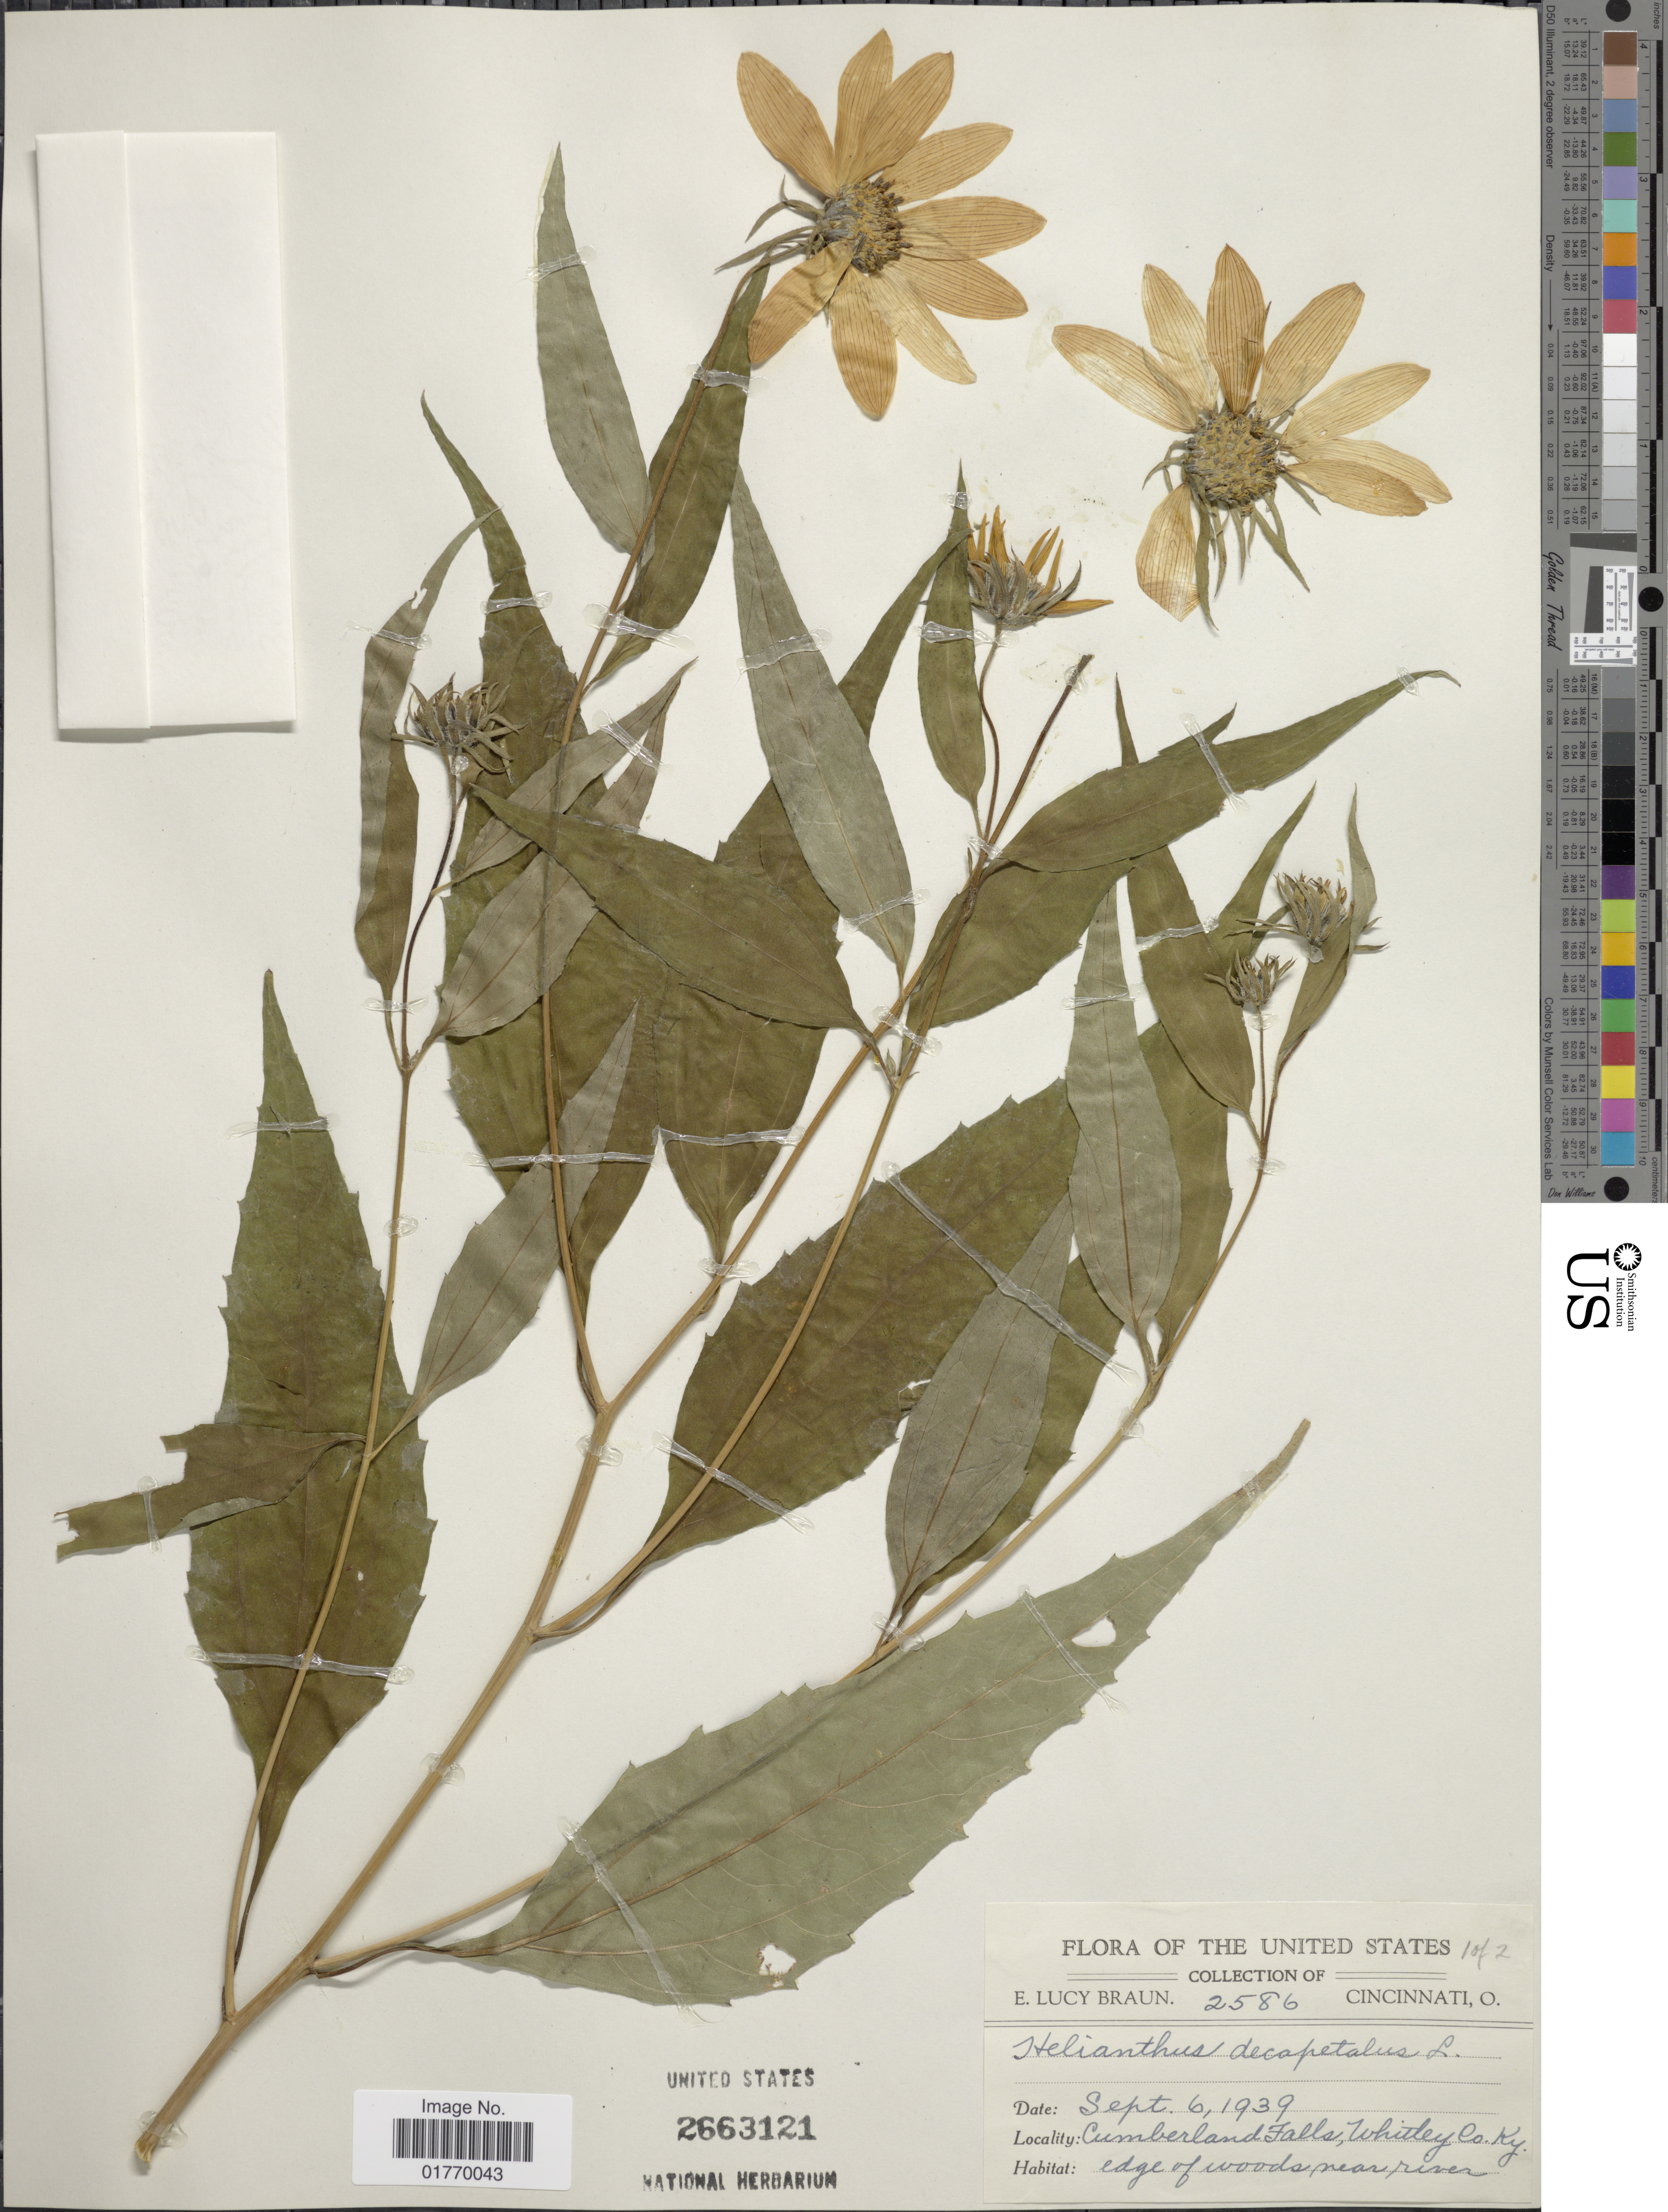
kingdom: Plantae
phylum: Tracheophyta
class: Magnoliopsida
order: Asterales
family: Asteraceae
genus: Helianthus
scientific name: Helianthus decapetalus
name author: L.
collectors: E. L. Braun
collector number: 2586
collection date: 1939-09-06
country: United States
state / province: Kentucky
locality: Cumberland Falls, Whitley Co.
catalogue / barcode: US 2663121